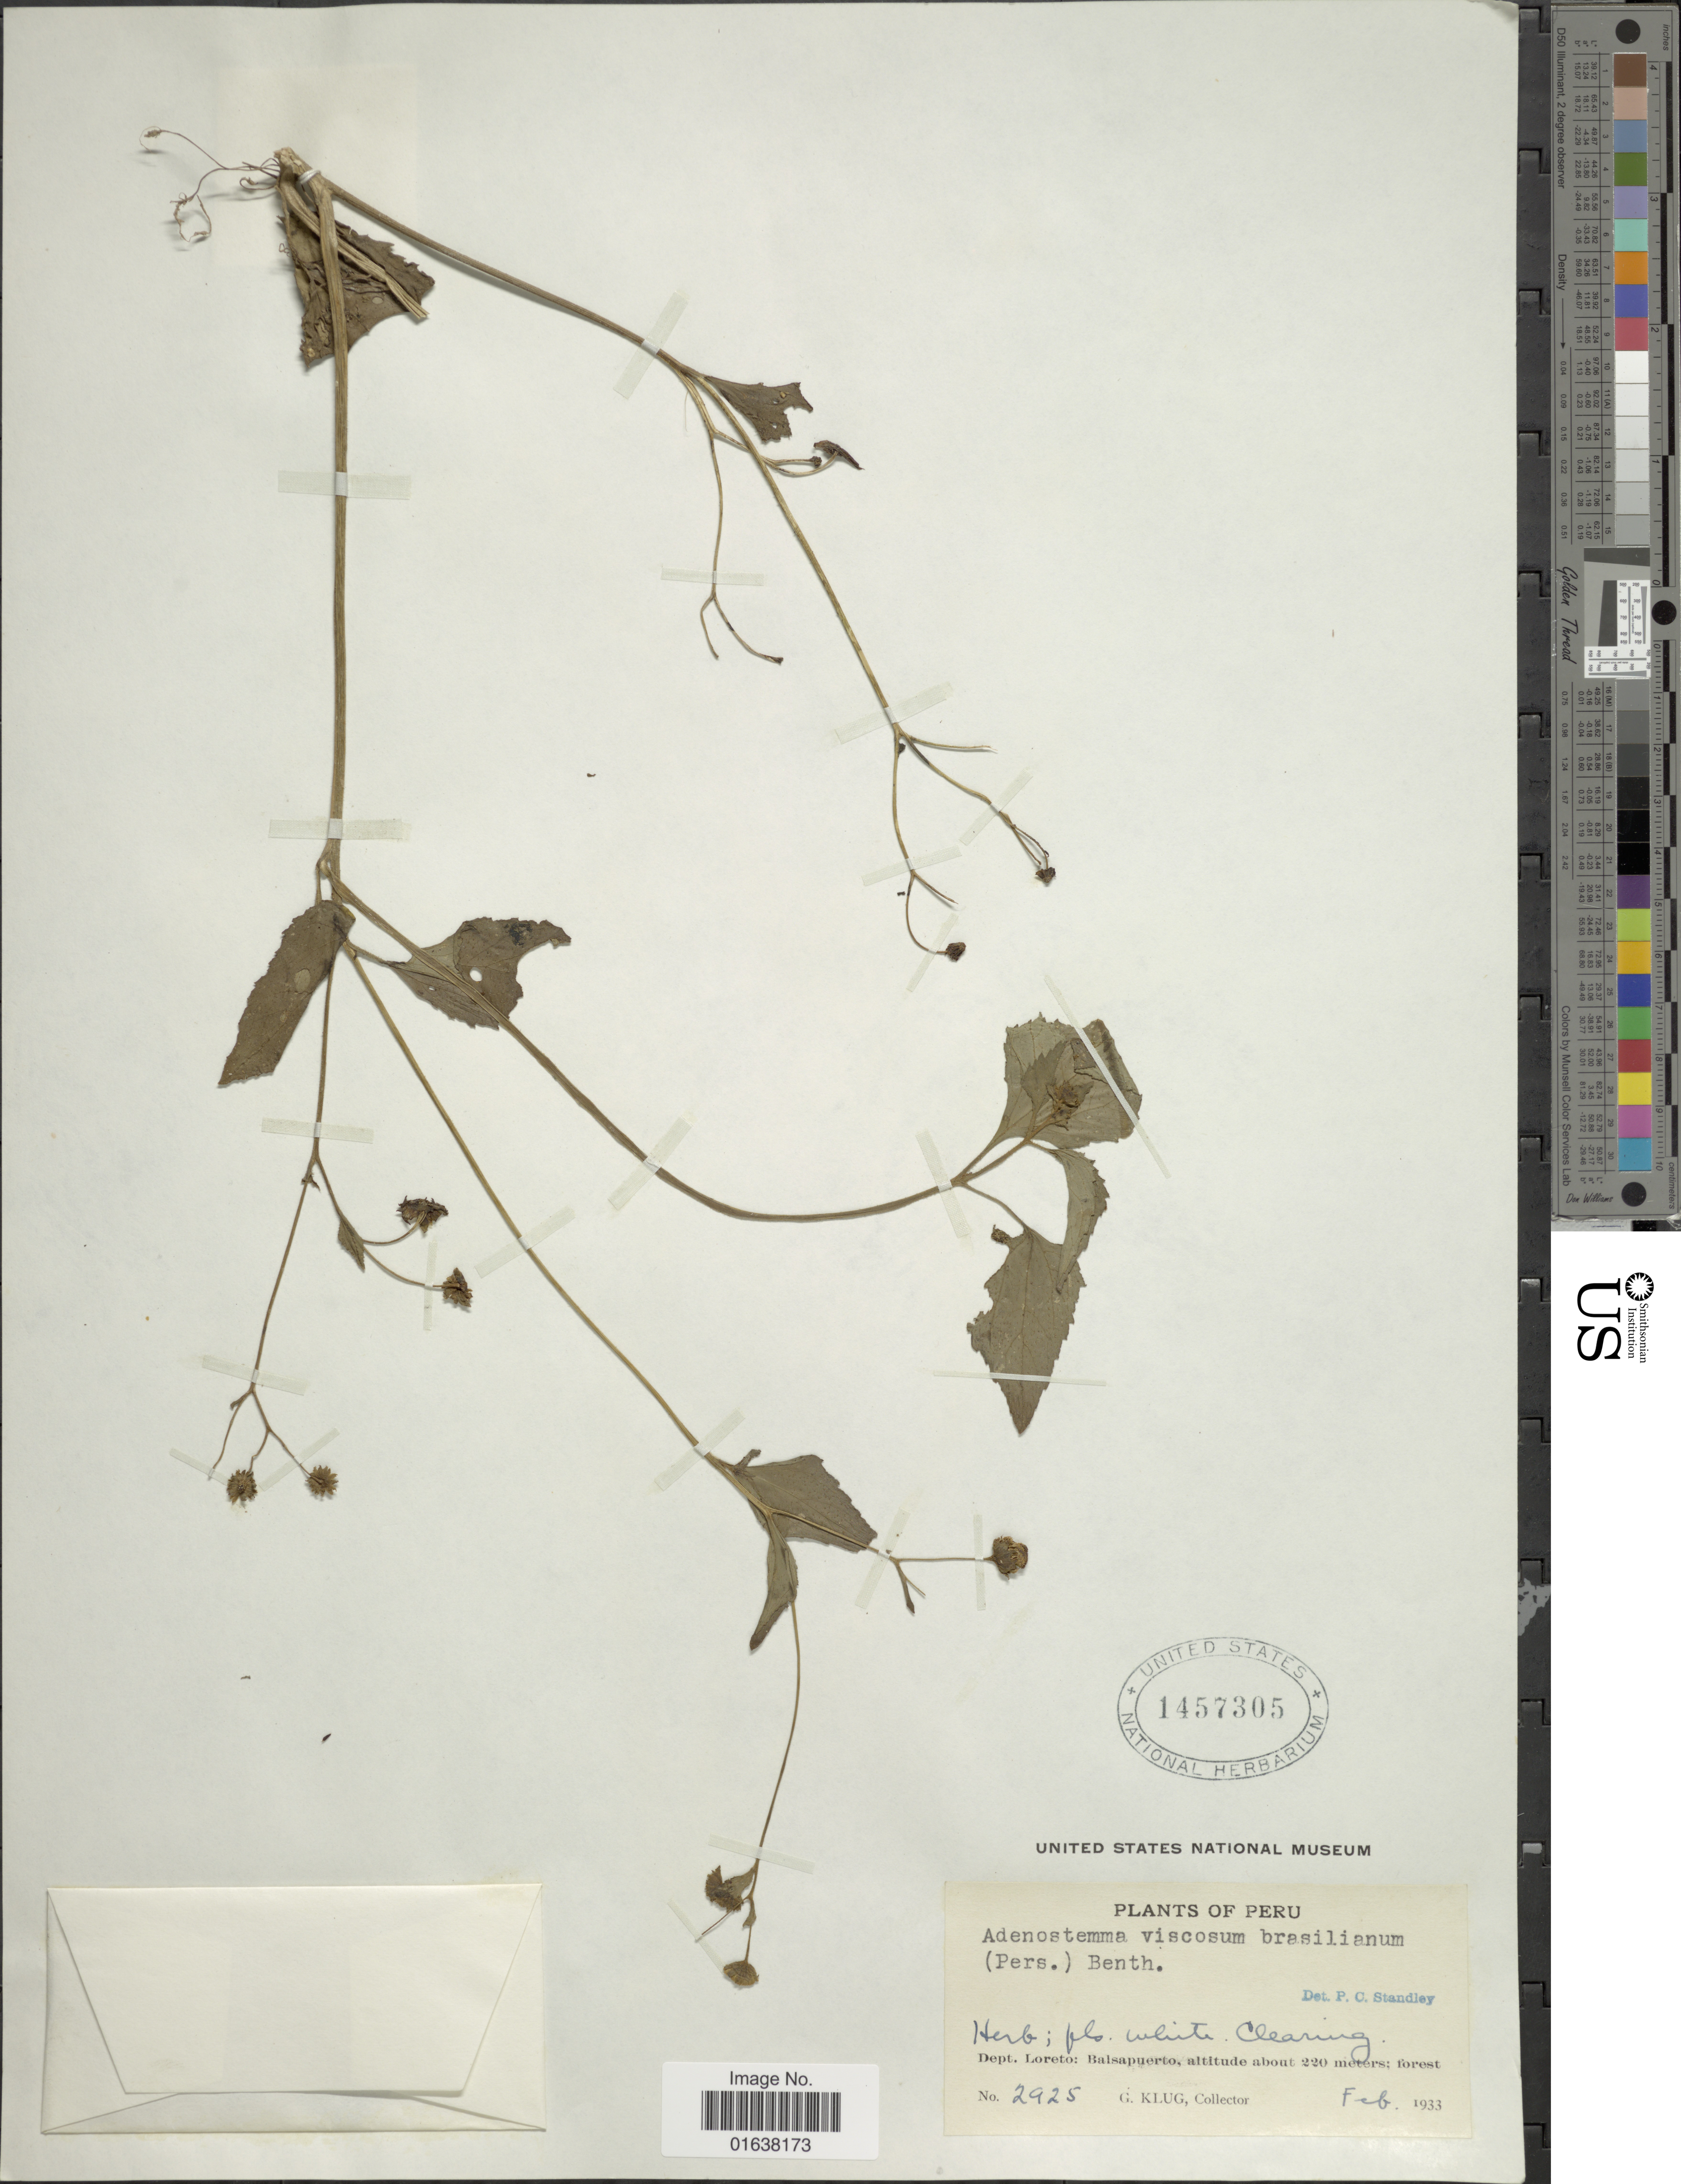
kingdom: Plantae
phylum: Tracheophyta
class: Magnoliopsida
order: Asterales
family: Asteraceae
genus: Adenostemma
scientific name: Adenostemma fosbergii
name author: R.M. King & H. Rob.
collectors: G. Klug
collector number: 2925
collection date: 1933-02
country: Peru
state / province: Loreto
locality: Balsapuerto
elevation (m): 220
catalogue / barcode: US 1457305